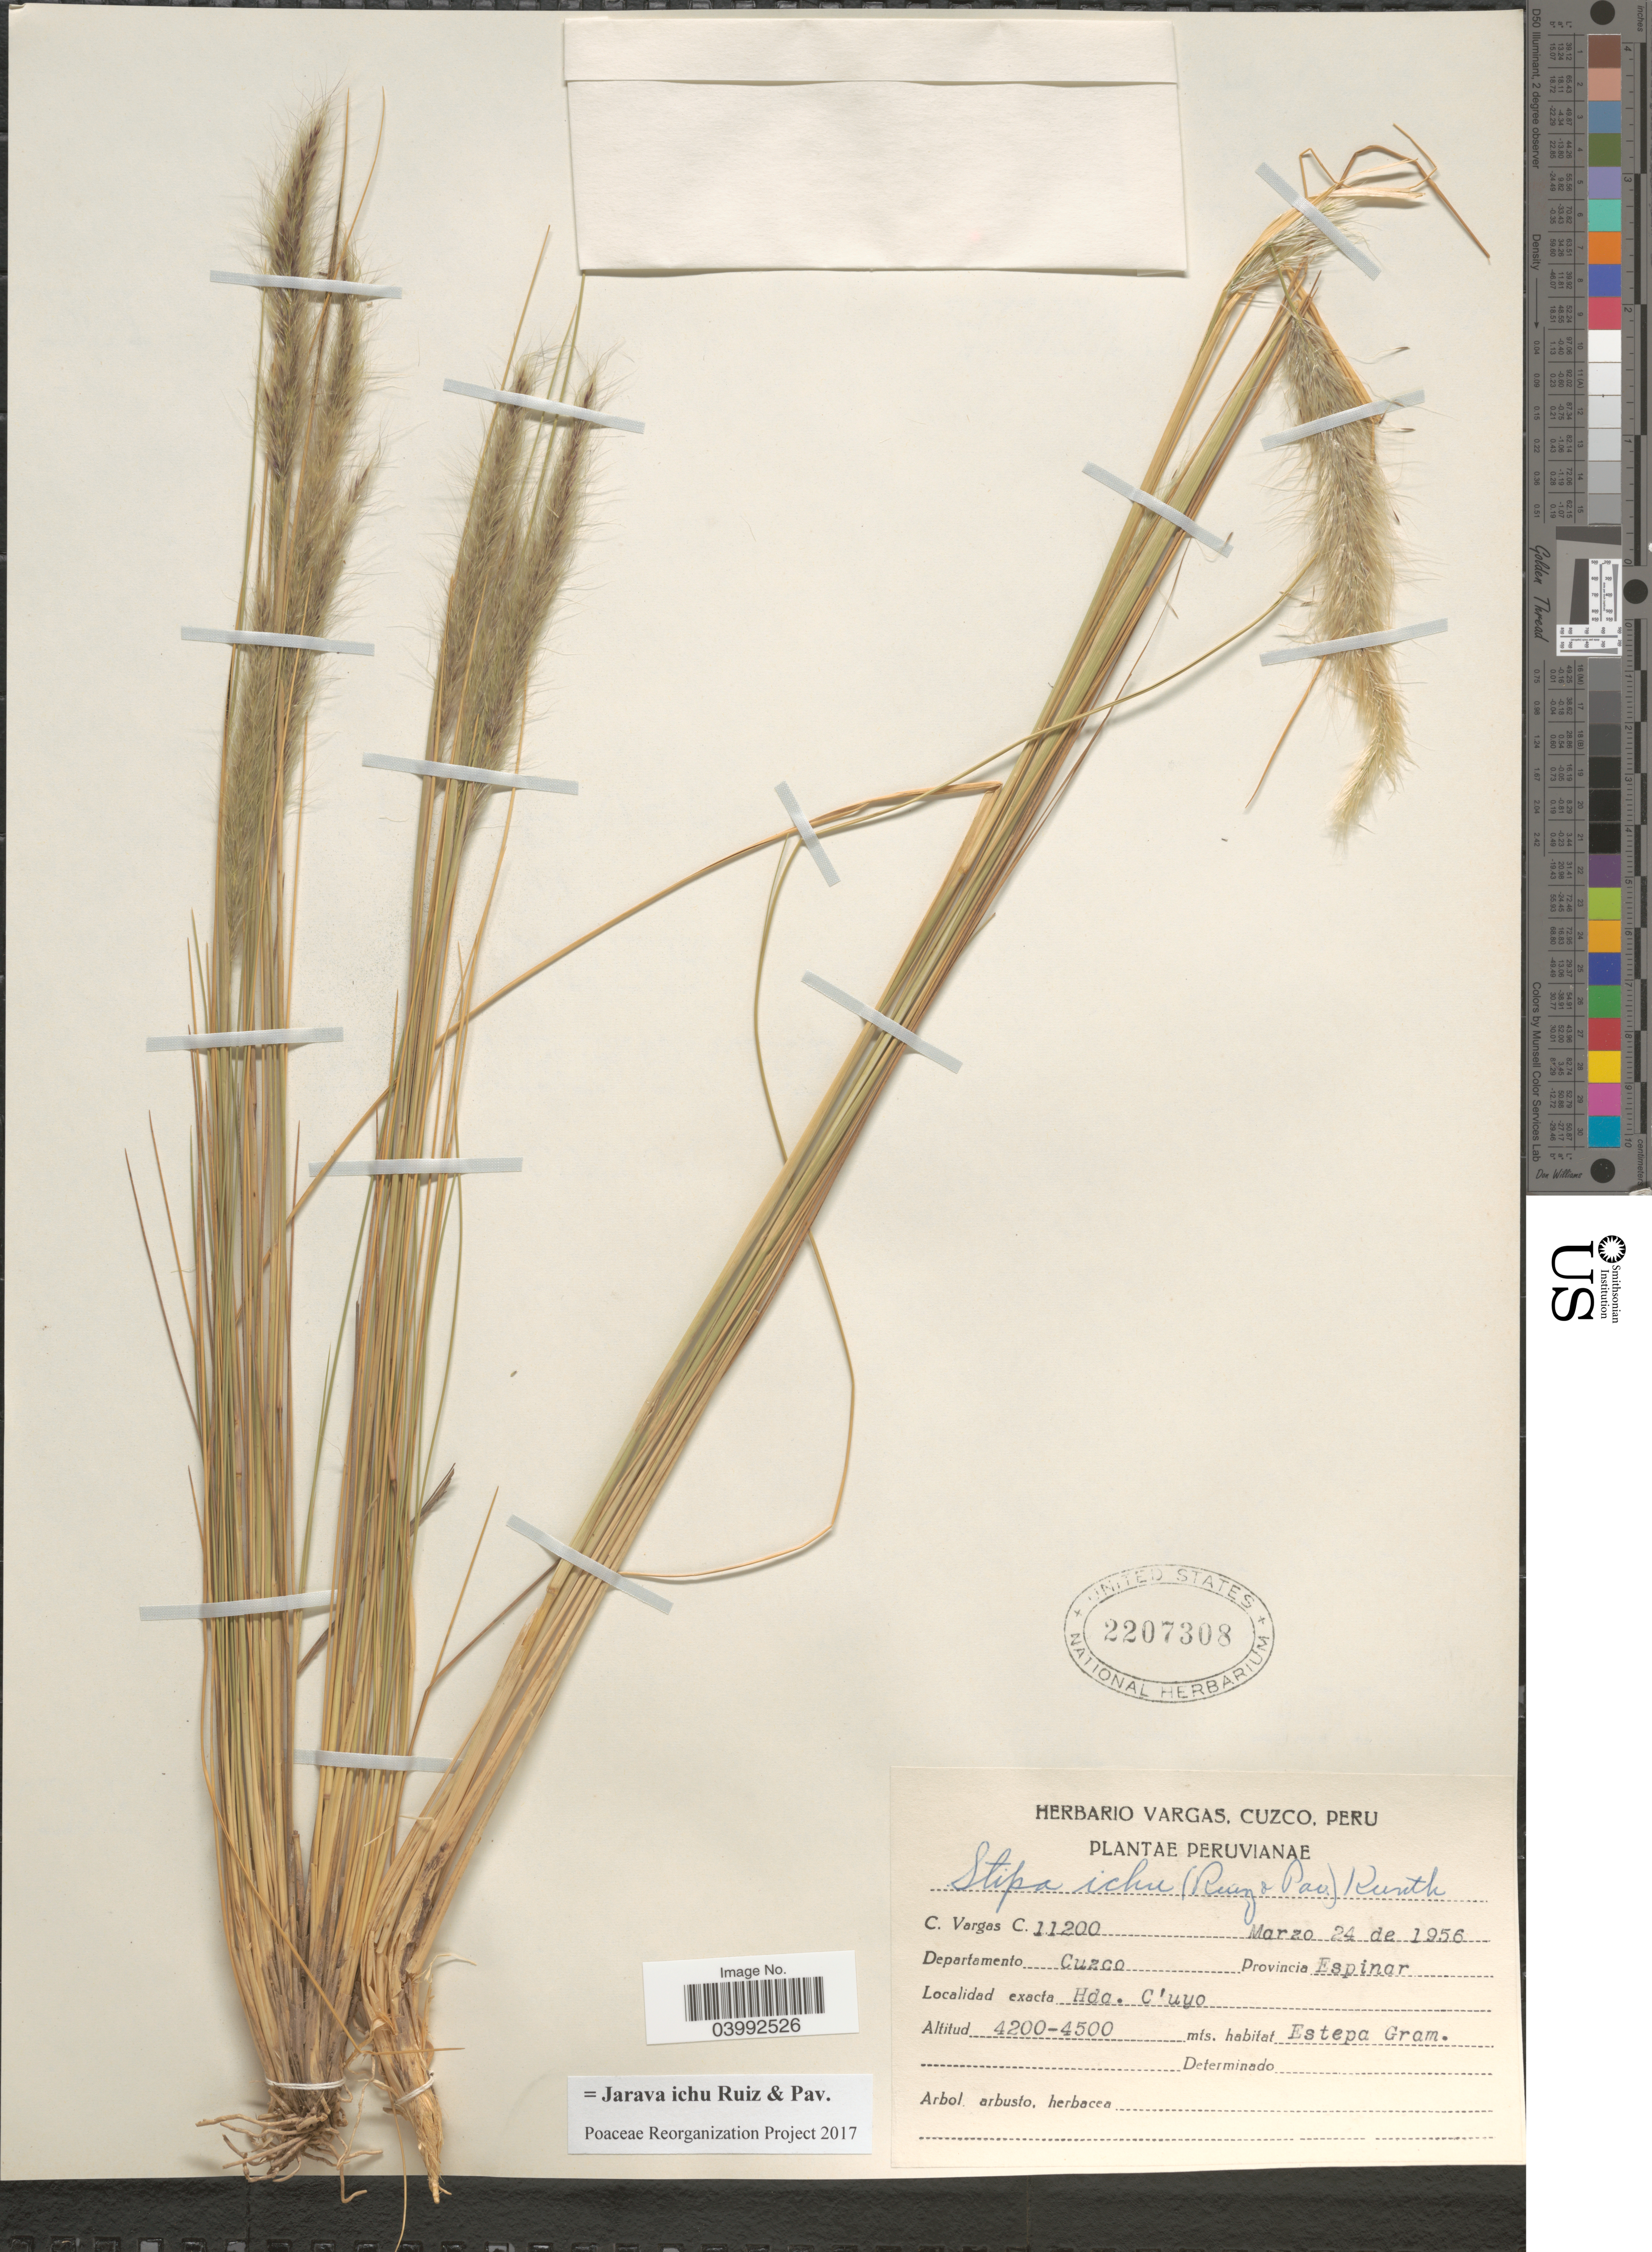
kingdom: Plantae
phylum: Tracheophyta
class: Liliopsida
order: Poales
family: Poaceae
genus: Jarava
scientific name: Jarava ichu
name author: Ruiz & Pav.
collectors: C. Vargas Calderón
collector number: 11200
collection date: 1956-03-24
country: Peru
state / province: Cusco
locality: Departamento Cuzco. Provincia Espinar. Hda. C'uyo.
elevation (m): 4200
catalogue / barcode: US 2207308